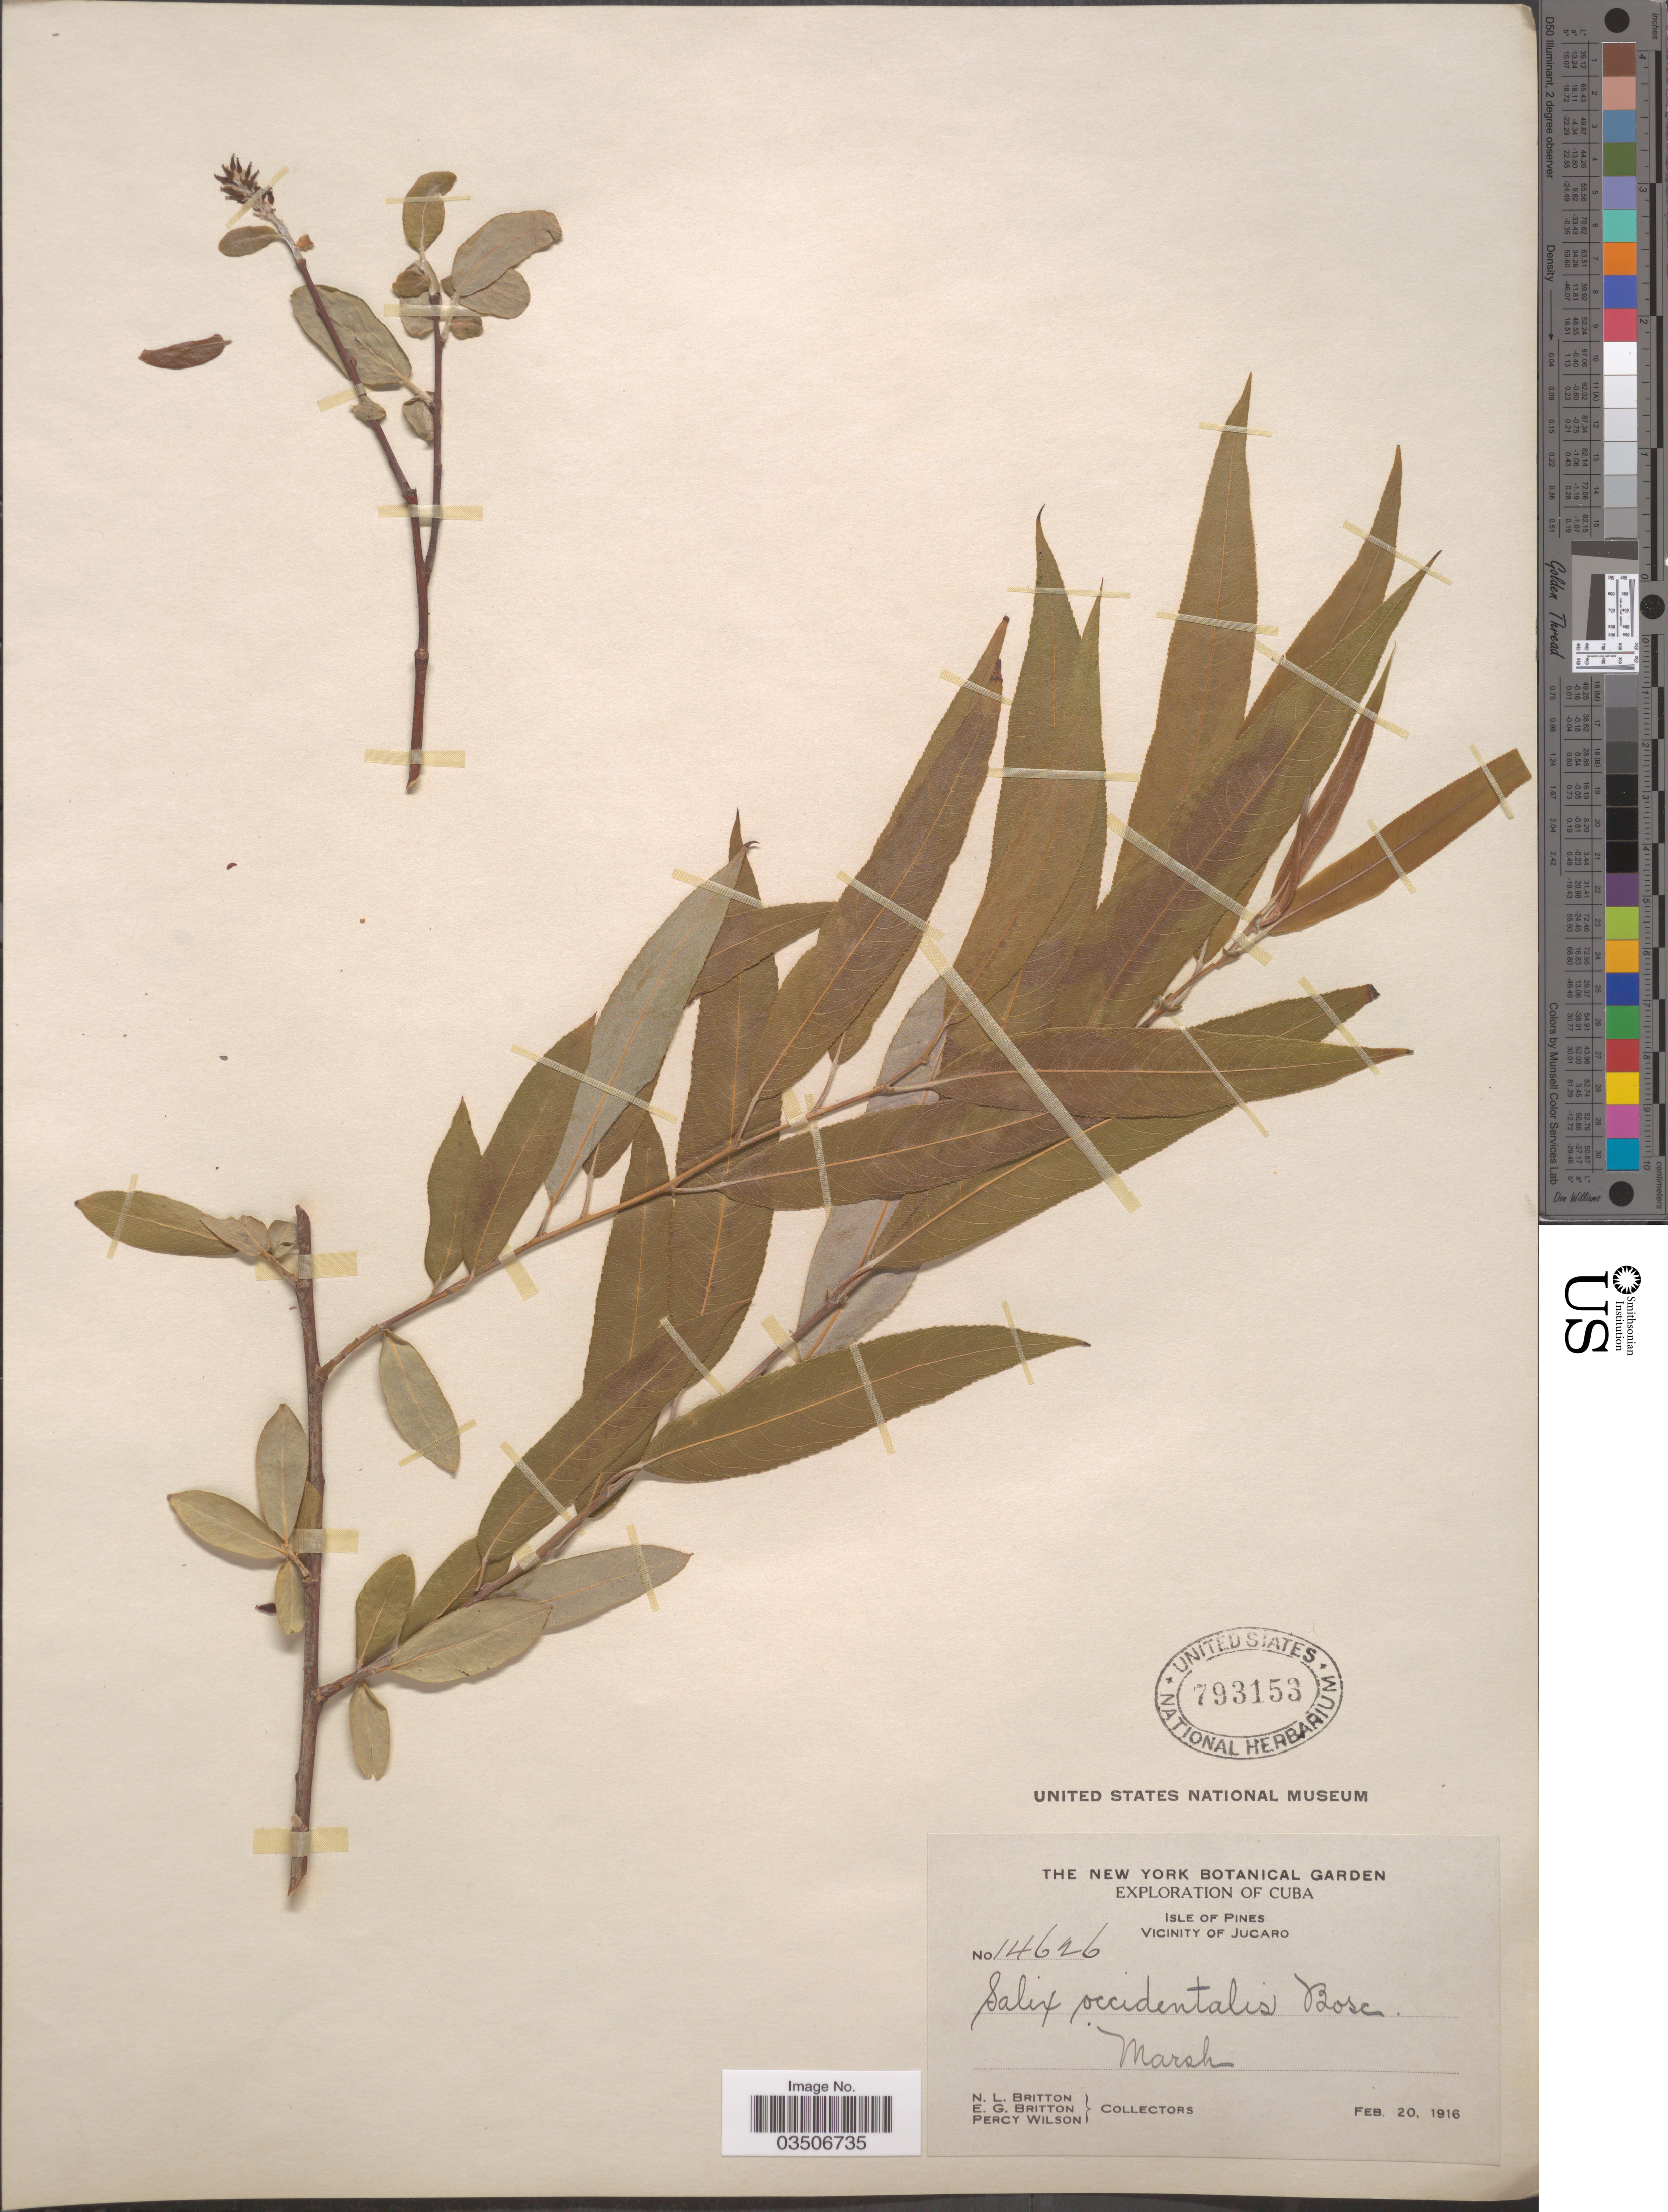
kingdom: Plantae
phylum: Tracheophyta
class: Magnoliopsida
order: Malpighiales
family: Salicaceae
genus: Salix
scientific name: Salix longipes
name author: Shuttlew. ex Andersson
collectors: N. Britton, E. G. Britton & P. Wilson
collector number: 14626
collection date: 1916-02-20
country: Cuba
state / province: Isla de la Juventud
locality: Isle of Pines. Vicinity of Jucaro.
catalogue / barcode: US 793153